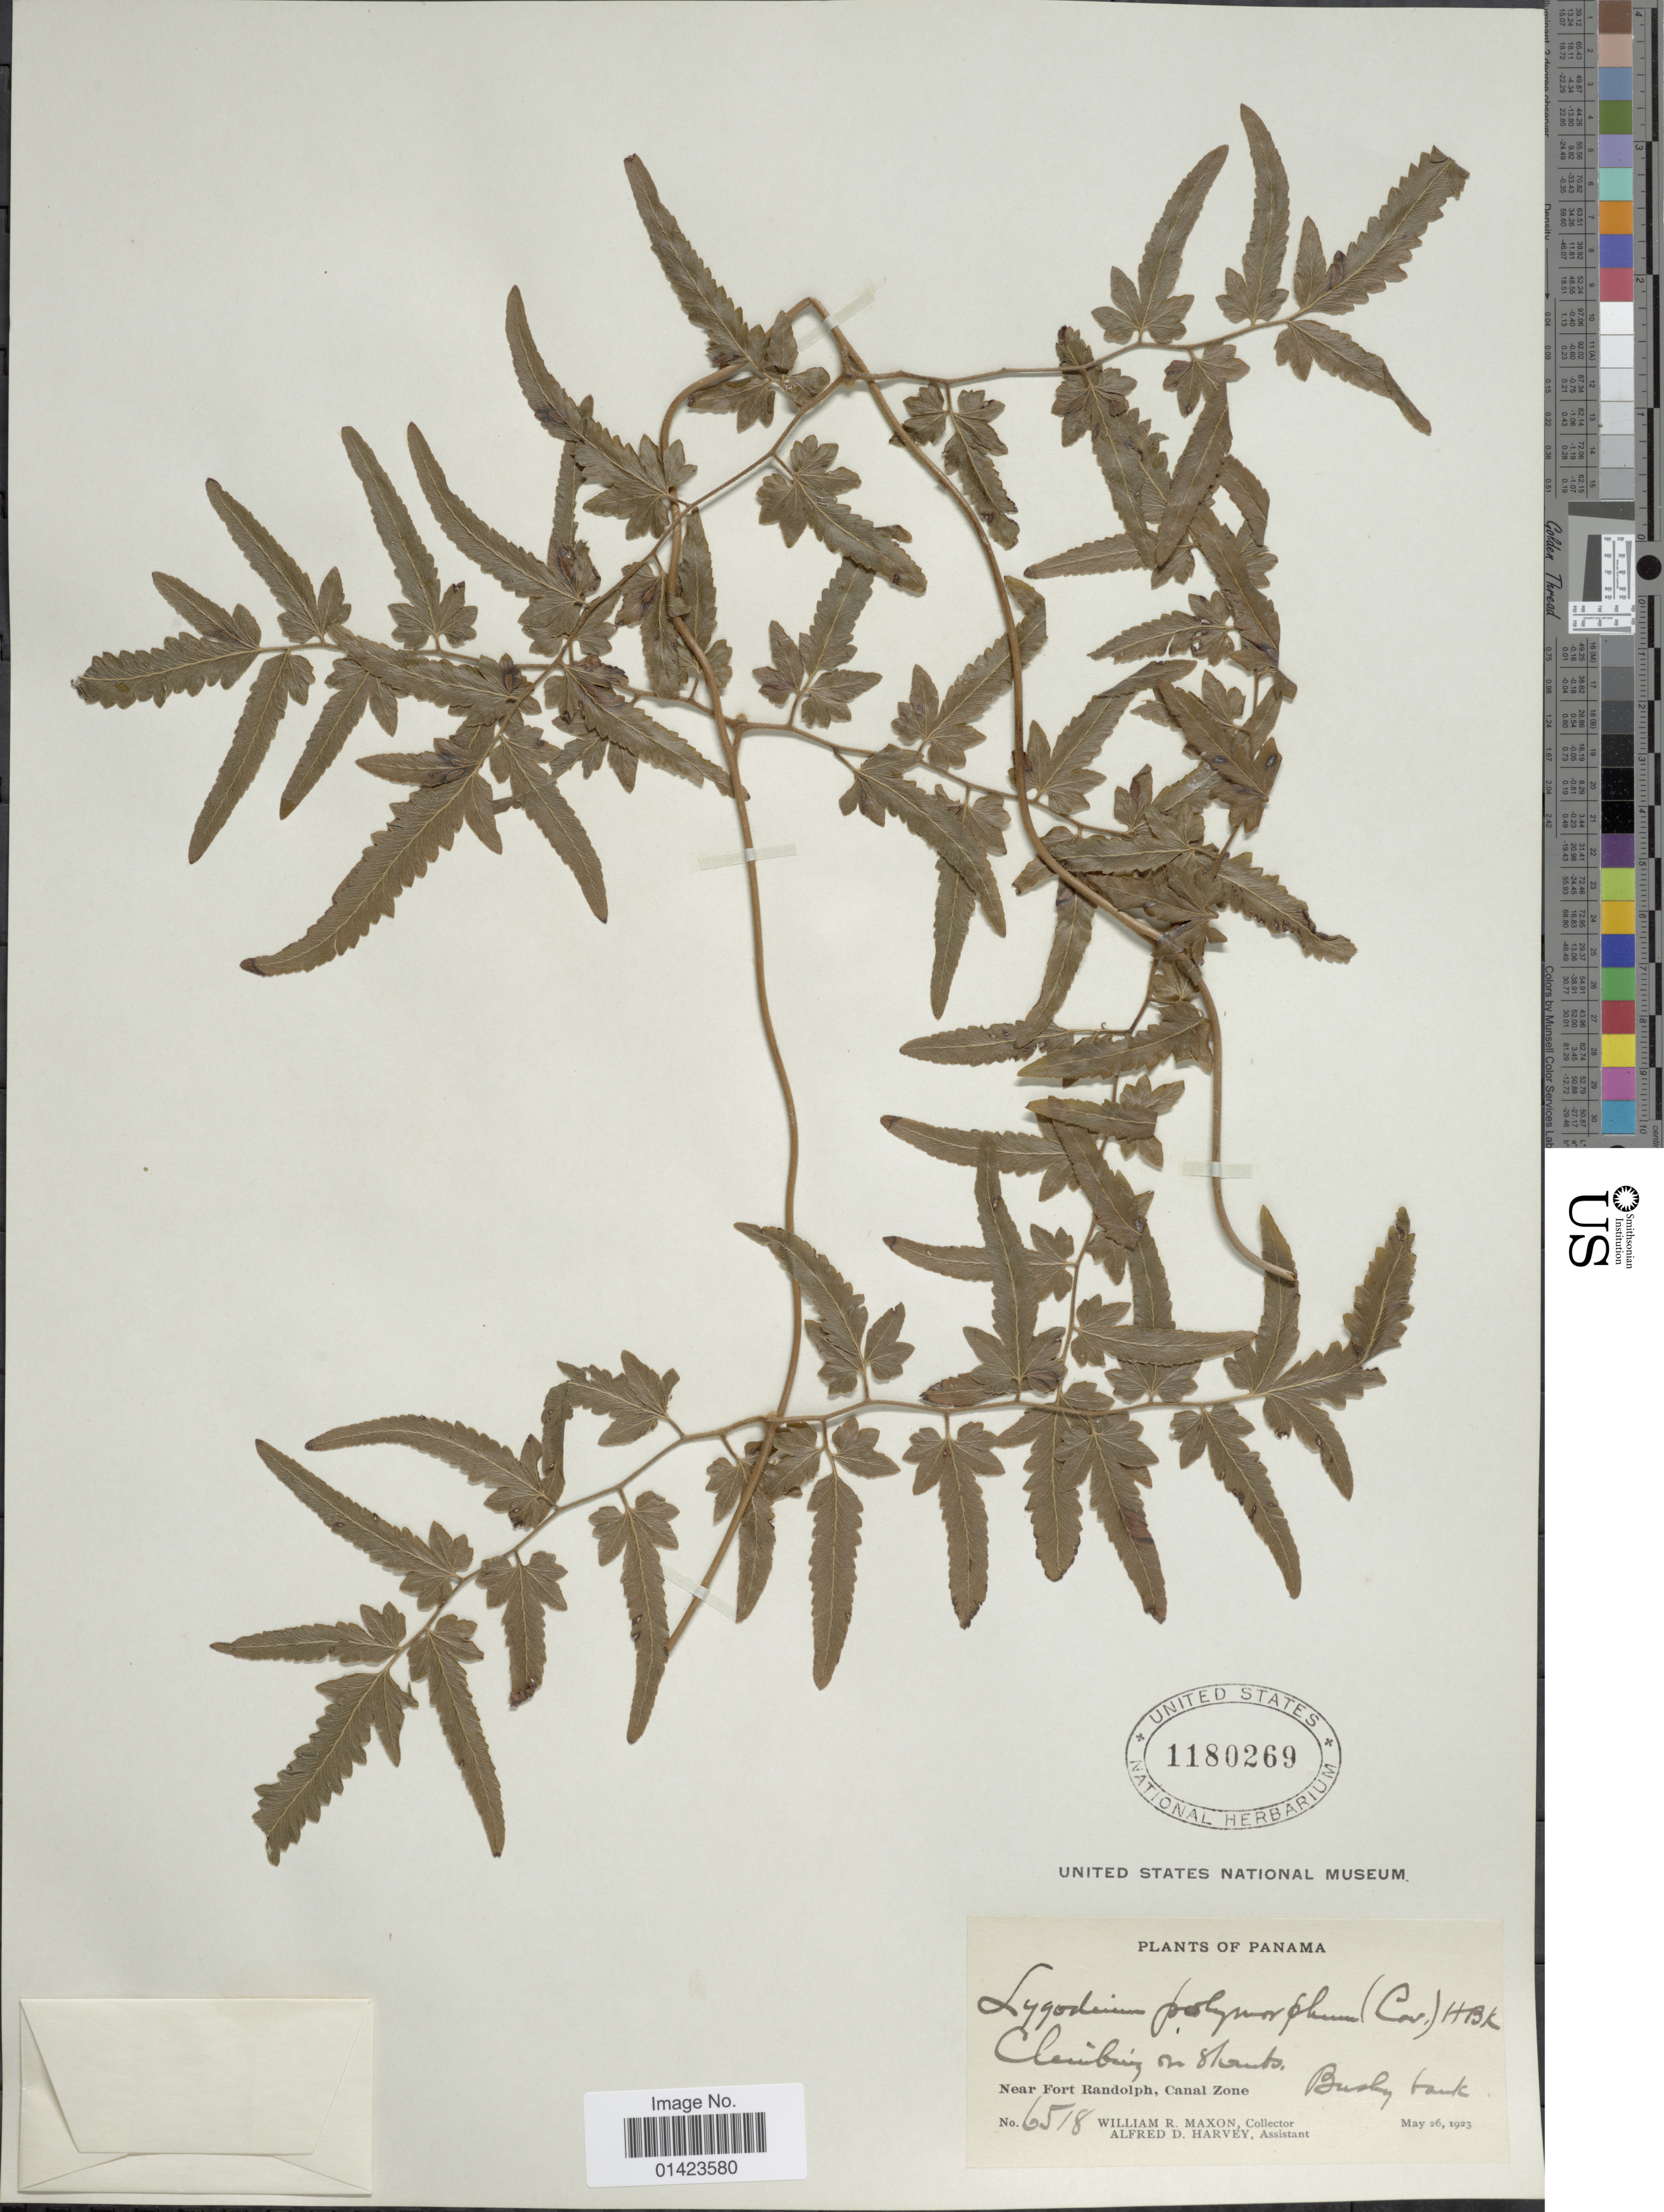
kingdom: Plantae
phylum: Tracheophyta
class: Polypodiopsida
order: Schizaeales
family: Lygodiaceae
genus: Lygodium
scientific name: Lygodium venustum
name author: Sw.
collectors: W. R. Maxon & A. D. Harvey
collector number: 6518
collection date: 1923-05-26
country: Panama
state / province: Colón / Panamá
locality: Near fort Randolph, Canal Zone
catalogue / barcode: US 1180269